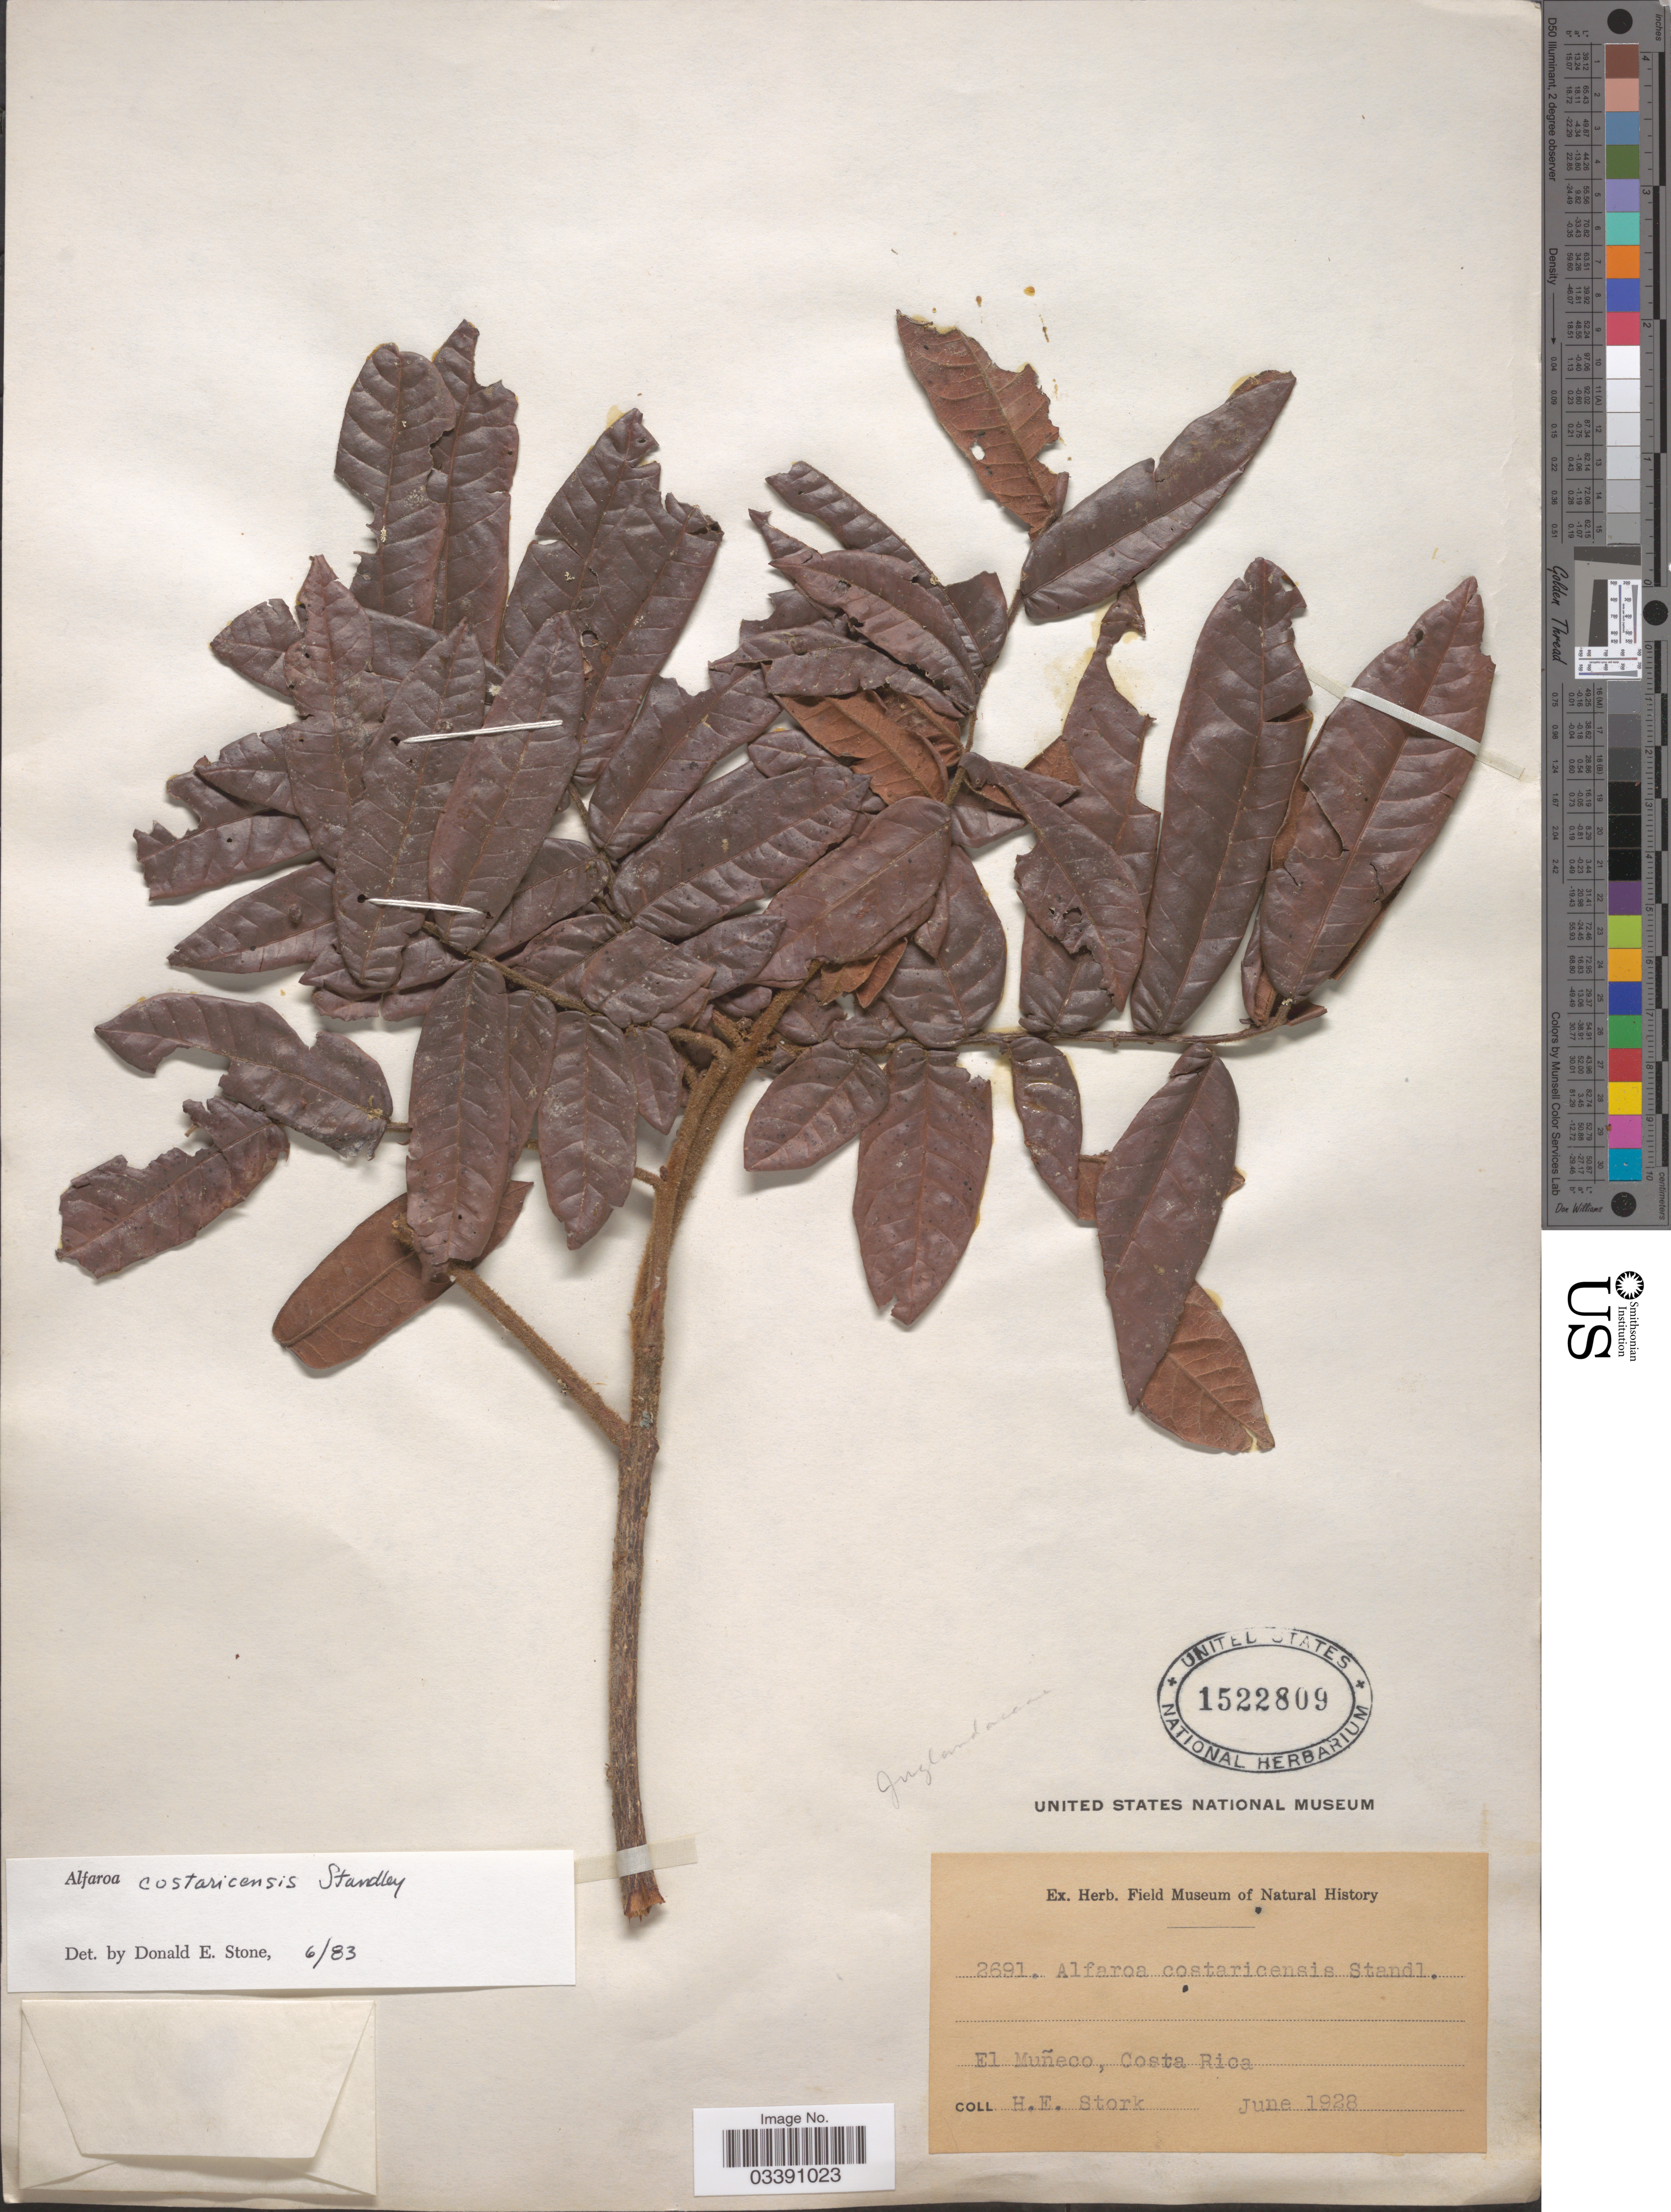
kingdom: Plantae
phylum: Tracheophyta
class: Magnoliopsida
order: Fagales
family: Juglandaceae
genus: Alfaroa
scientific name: Alfaroa costaricensis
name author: Standl.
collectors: H. E. Stork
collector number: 2691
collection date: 1928-06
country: Costa Rica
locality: El Muñeco.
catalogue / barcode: US 1522809